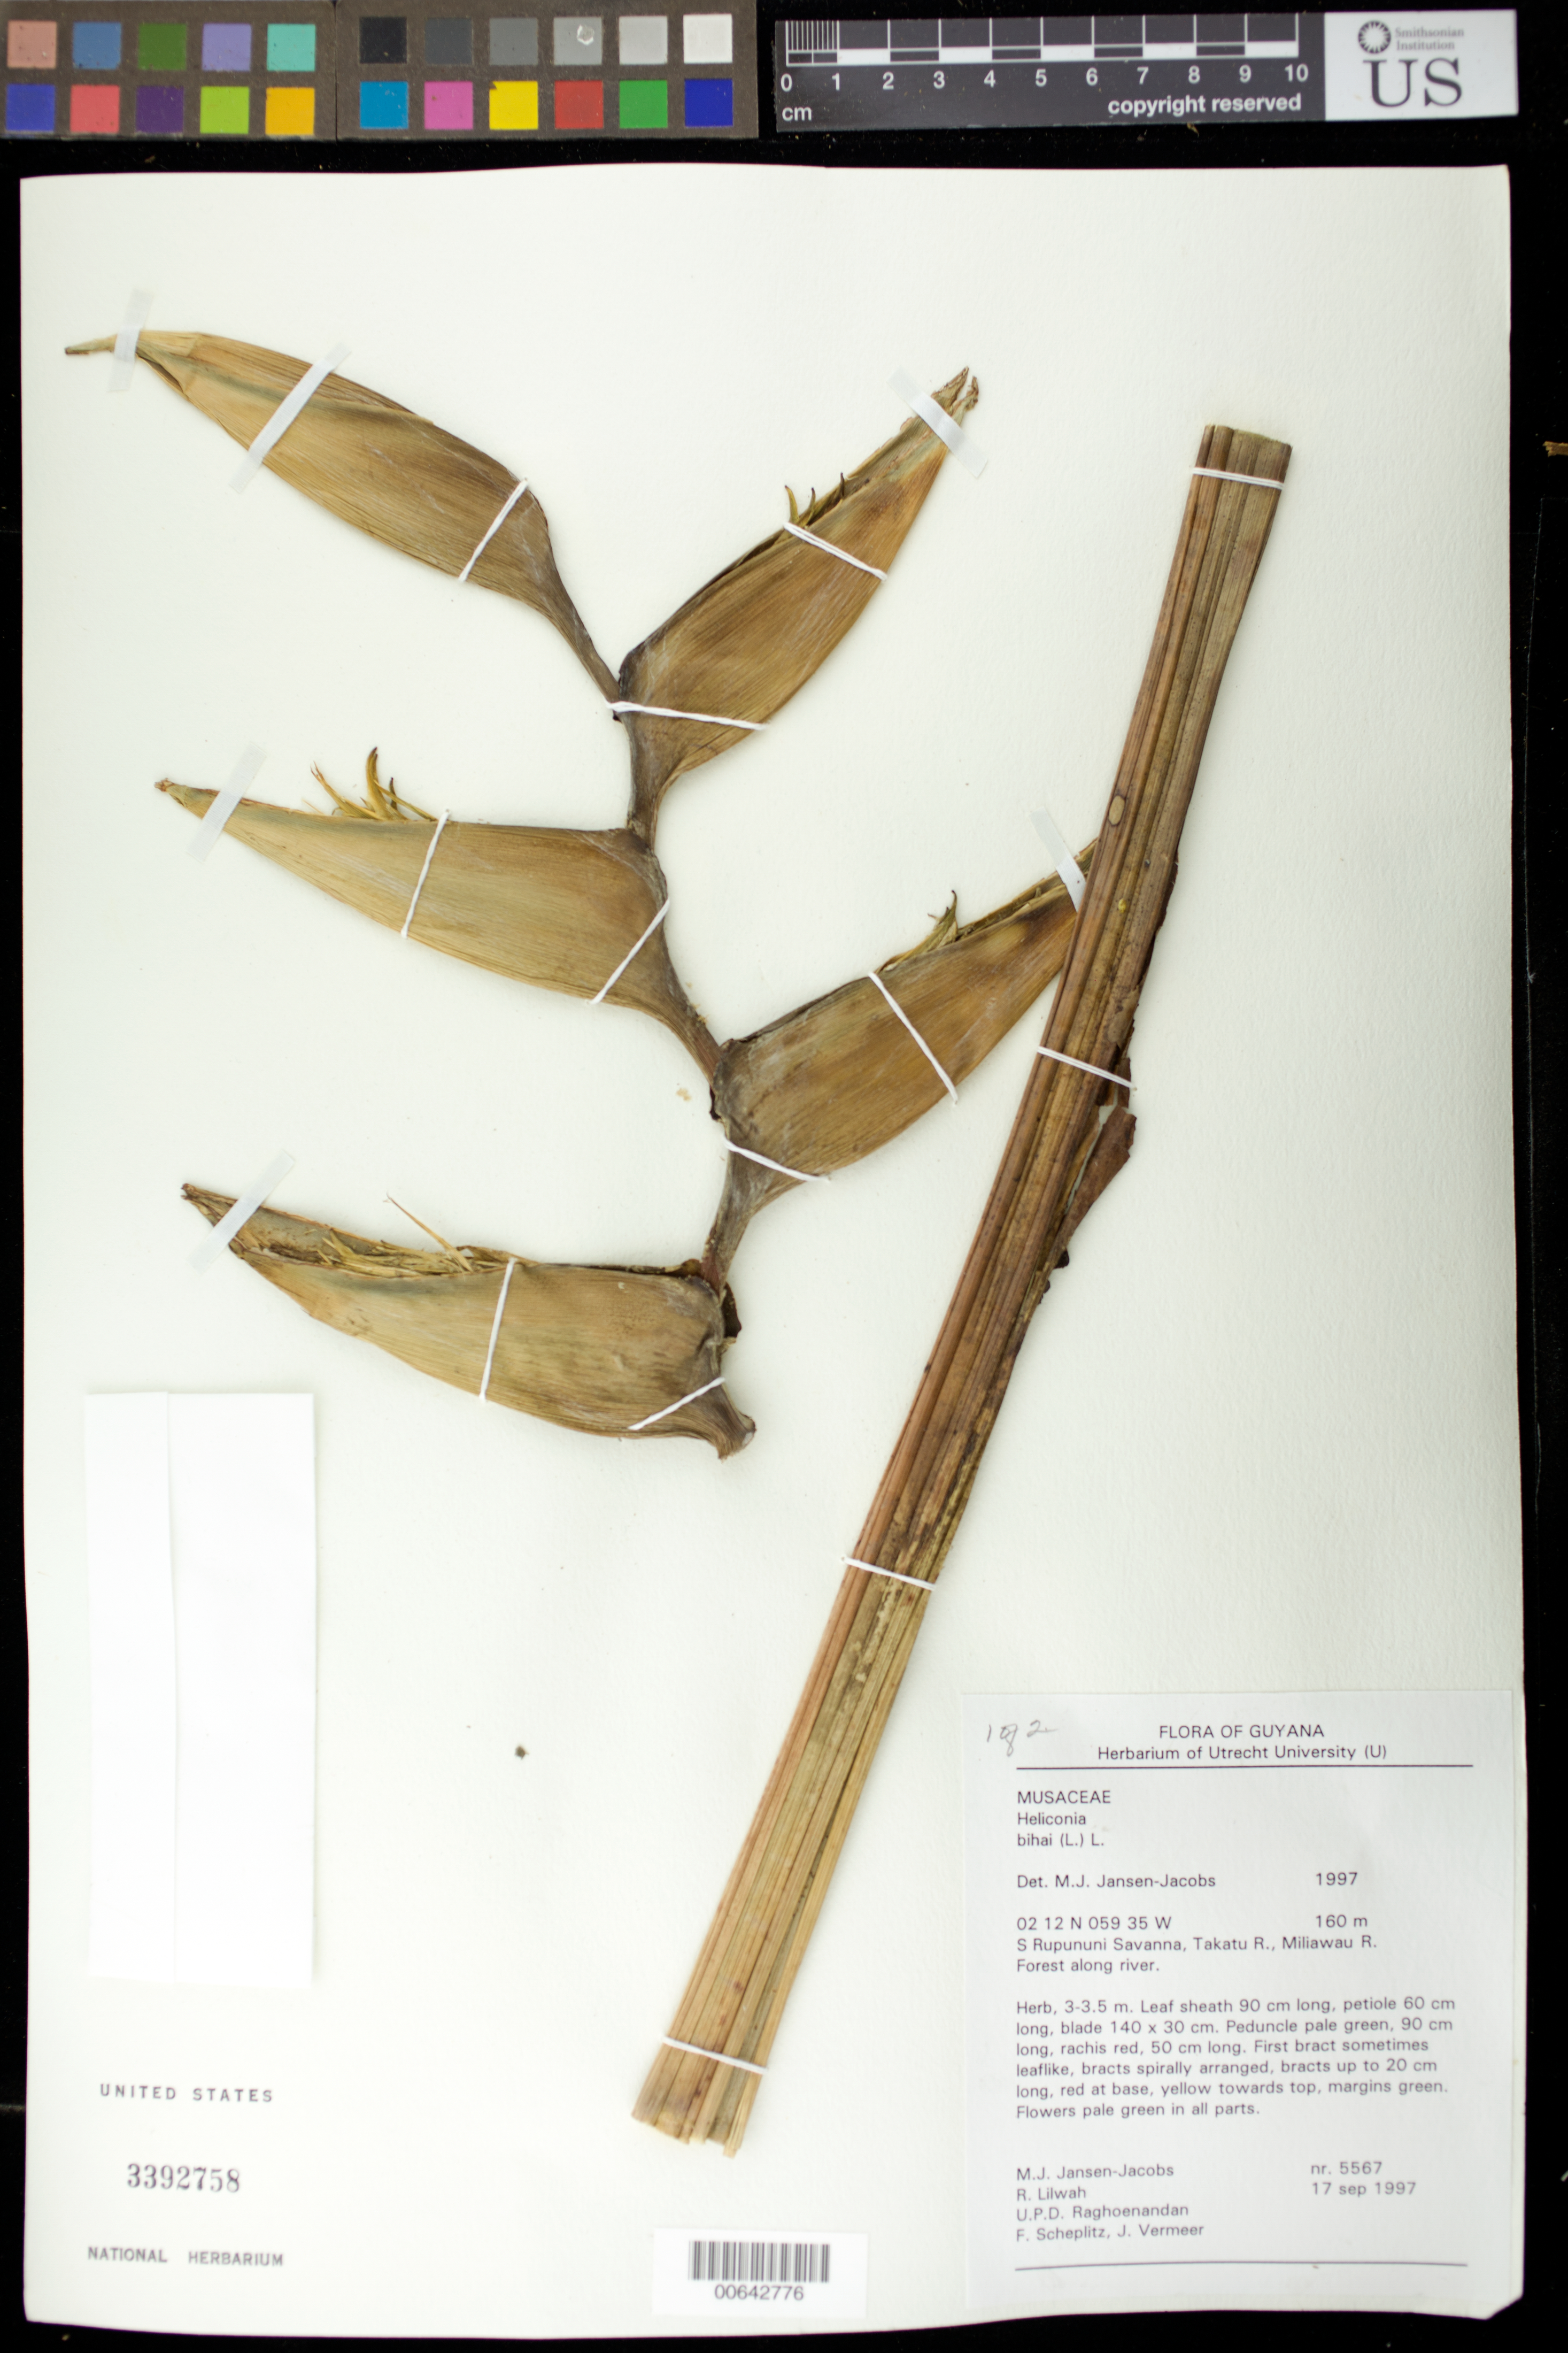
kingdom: Plantae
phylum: Tracheophyta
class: Liliopsida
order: Zingiberales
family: Heliconiaceae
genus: Heliconia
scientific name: Heliconia bihai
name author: (L.) L.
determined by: Jansen-Jacobs, M. J., (U), Nationaal Herbarium Nederland, Utrecht University branch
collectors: M. J. Jansen-Jacobs, R. Lilwah, U. Raghoenandan, F. Scheplitz & J. Vermeer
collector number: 5567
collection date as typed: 17-Sep-97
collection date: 1997-09-17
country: Guyana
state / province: U. Takutu-U. Essequibo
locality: S. Rupununi savanna, Takutu and Miliawau Rivers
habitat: Forest along river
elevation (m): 160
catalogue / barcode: US 3392758